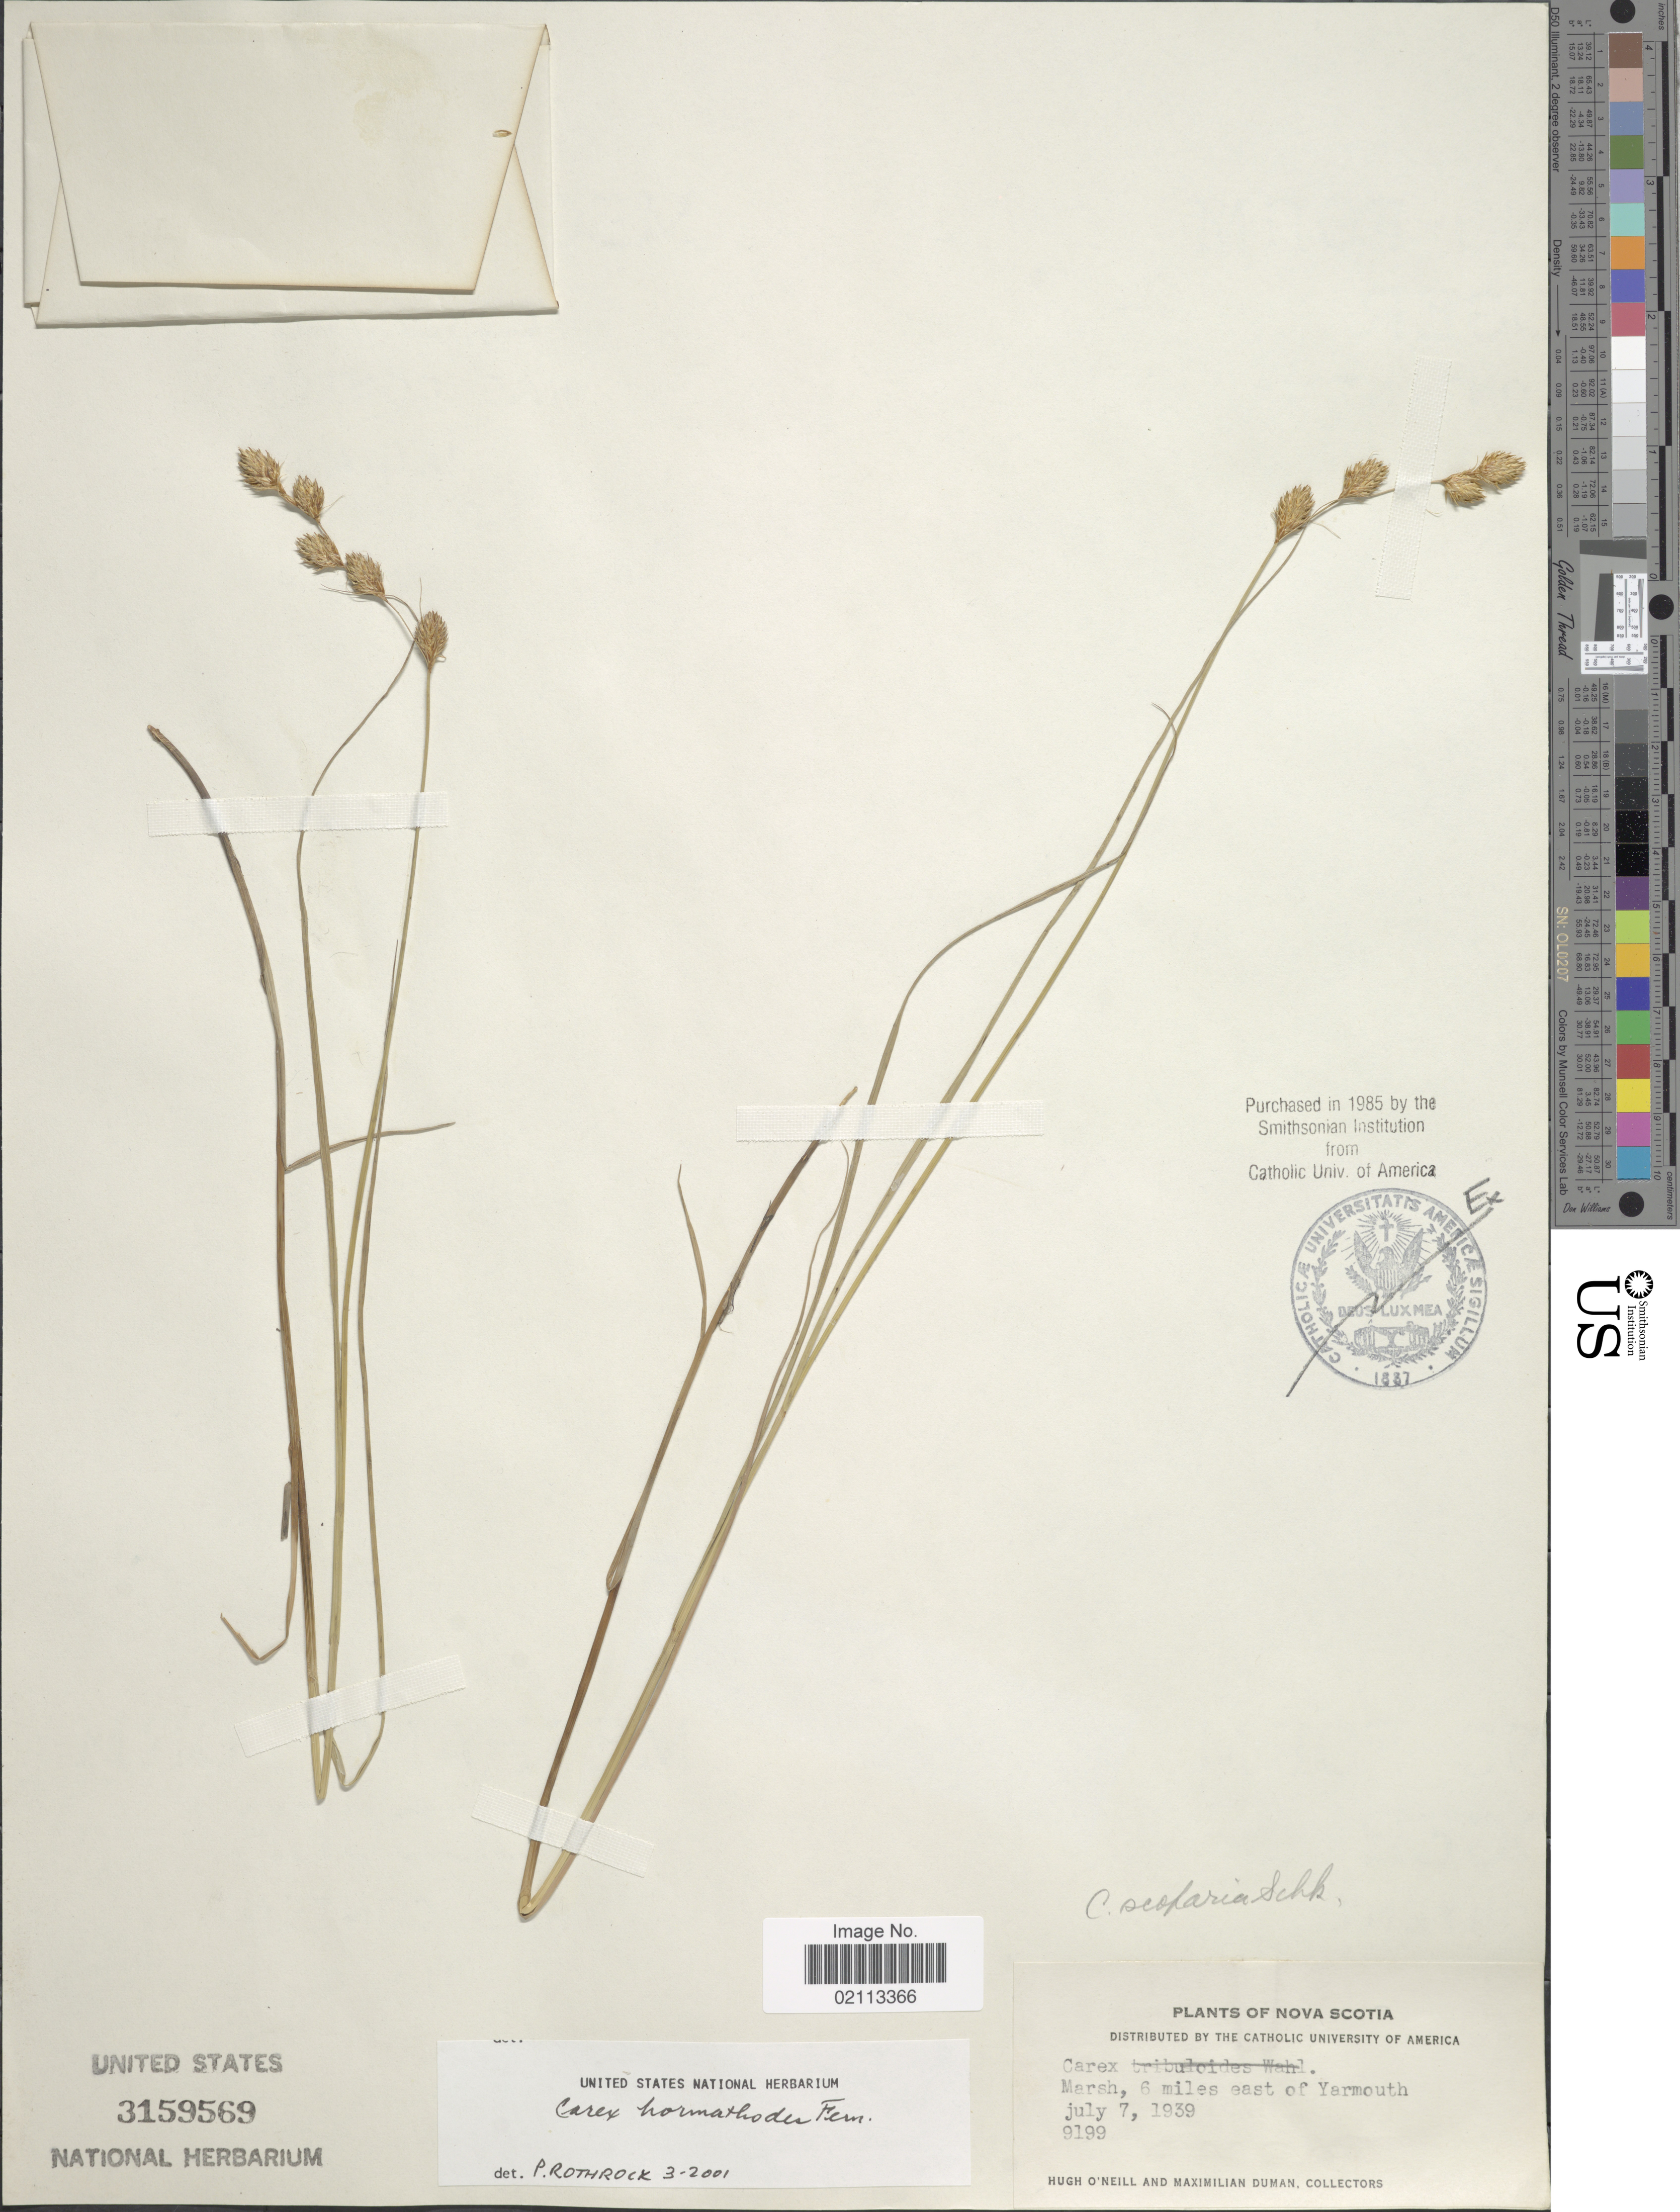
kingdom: Plantae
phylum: Tracheophyta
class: Liliopsida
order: Poales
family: Cyperaceae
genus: Carex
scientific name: Carex hormathodes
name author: Fernald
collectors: H. O'Neill & M. Duman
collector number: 9199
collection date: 1939-07-07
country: Canada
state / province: Nova Scotia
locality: Marsh, 6 miles east of Yarmouth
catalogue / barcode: US 3159569